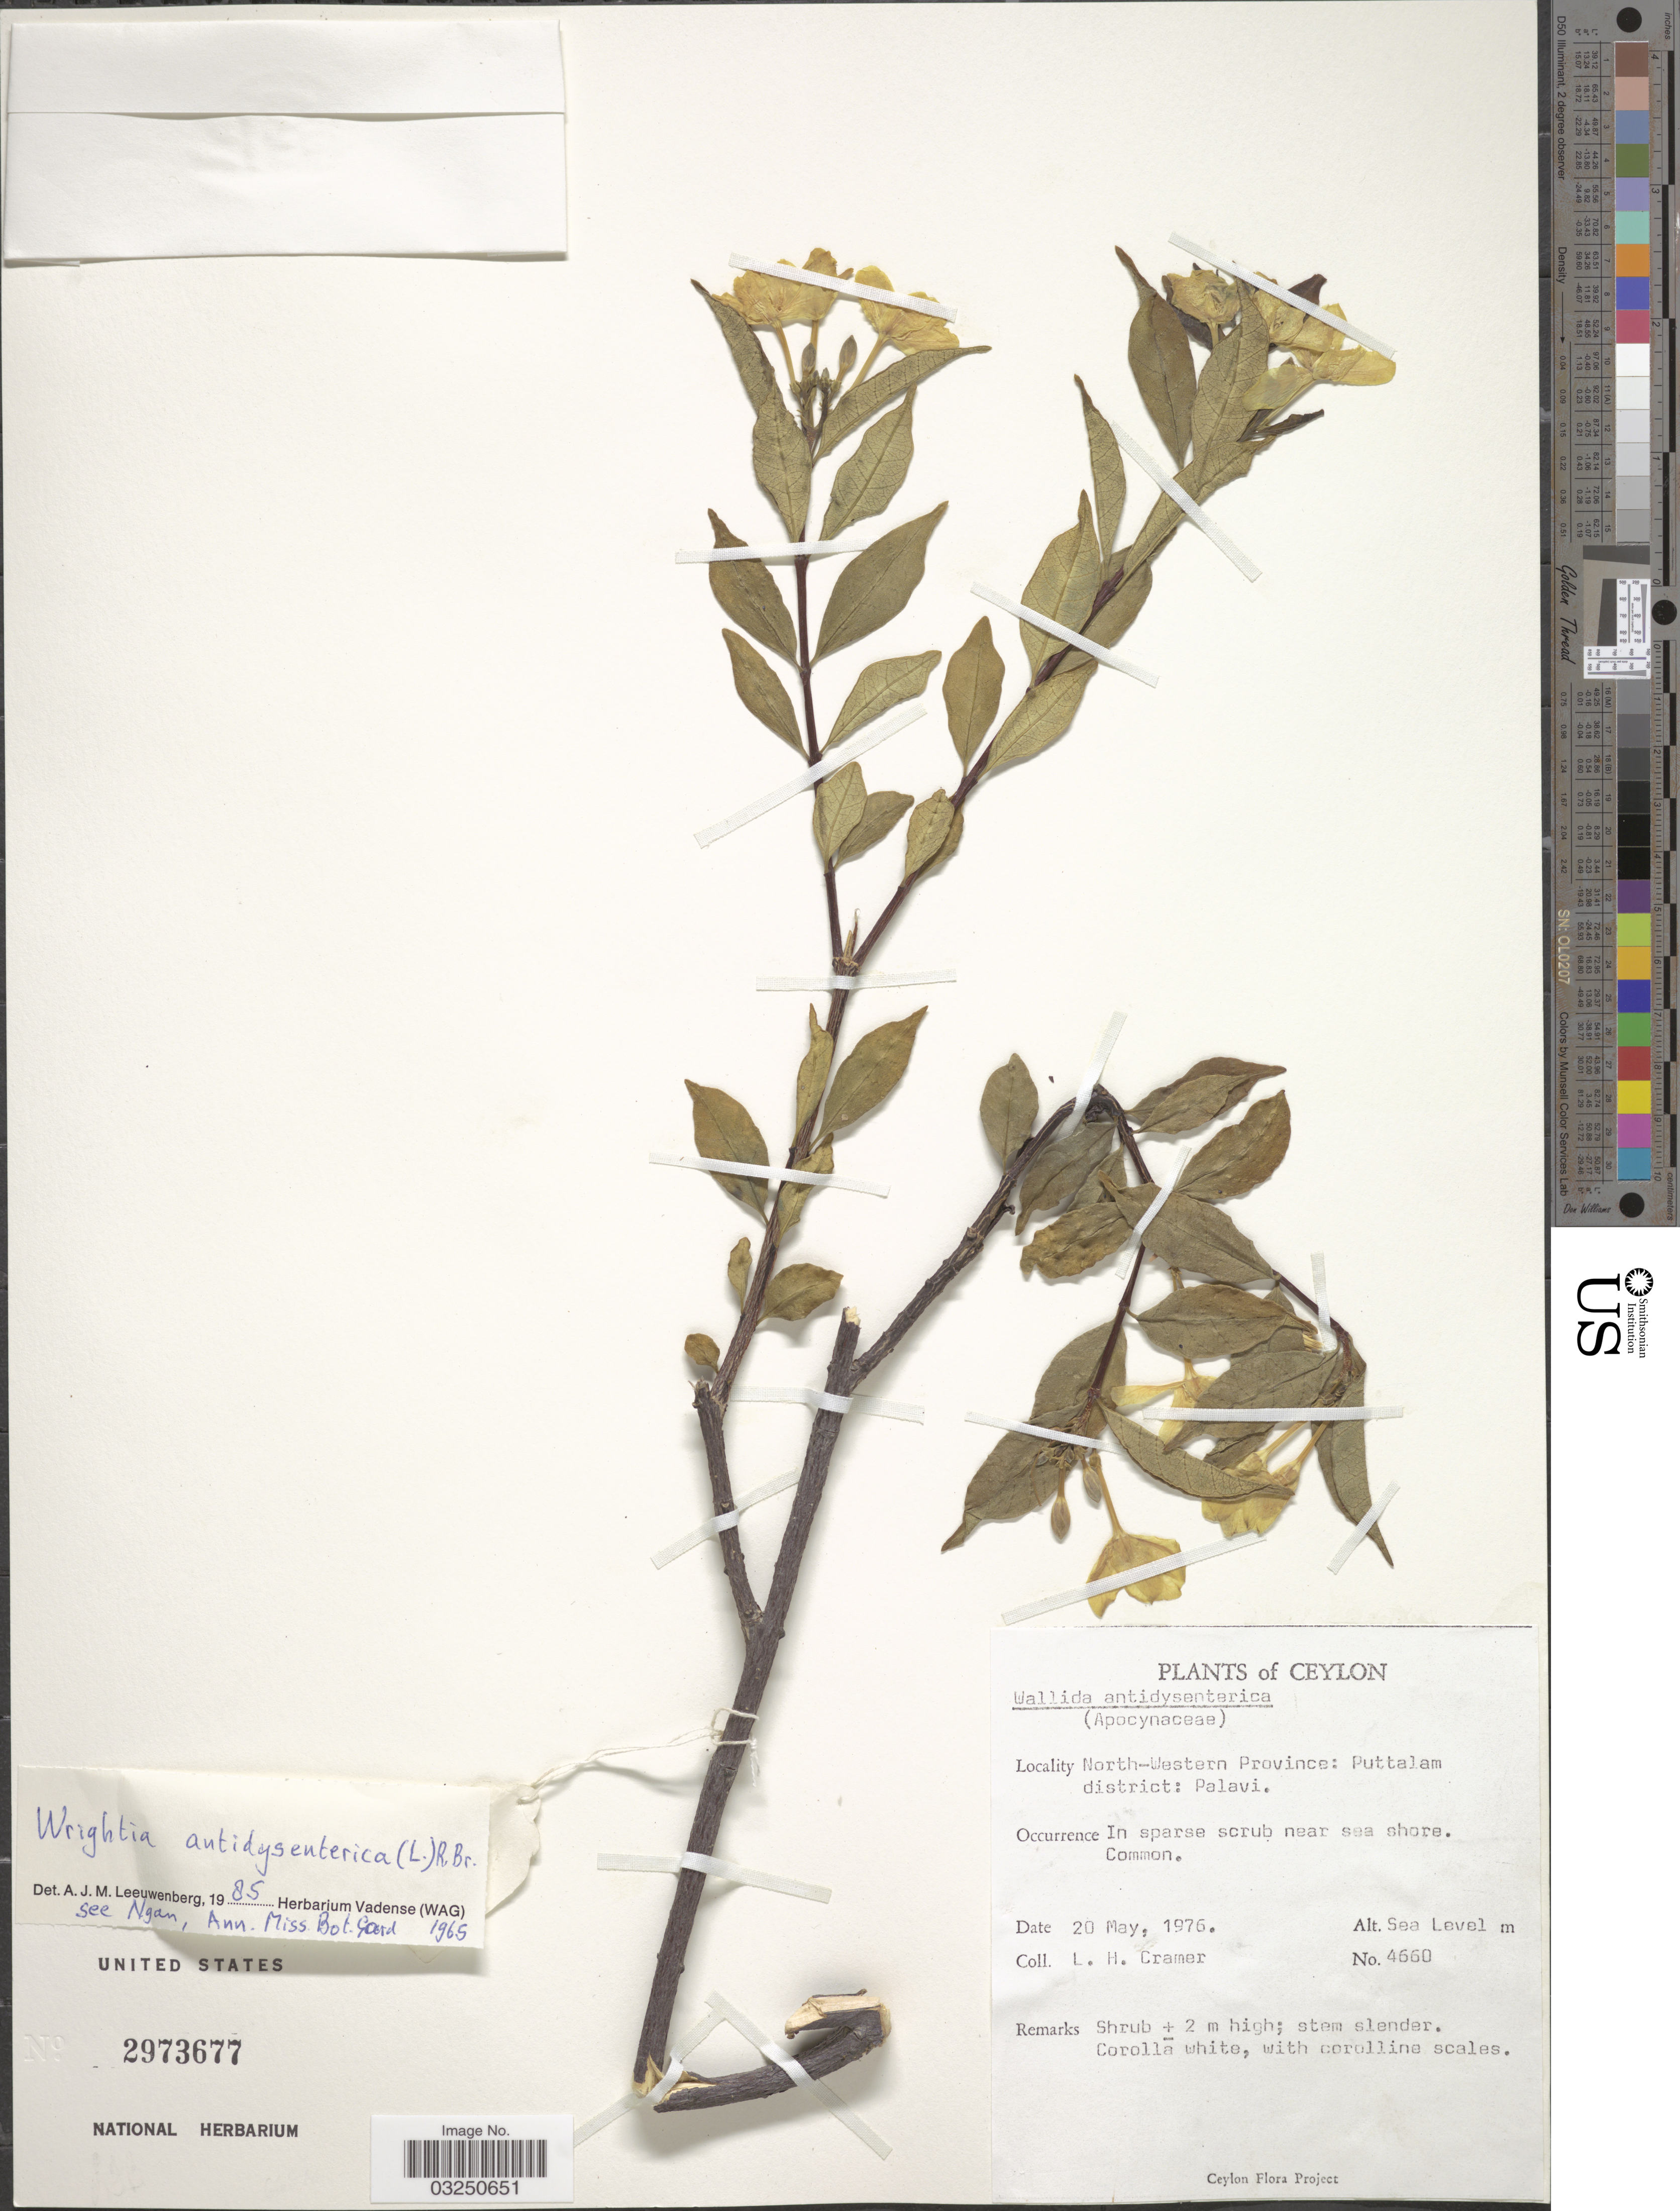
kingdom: Plantae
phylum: Tracheophyta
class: Magnoliopsida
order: Gentianales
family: Apocynaceae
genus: Wrightia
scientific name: Wrightia antidysenterica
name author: (L.) R. Br.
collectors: L. H. Cramer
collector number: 4660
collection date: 1976-05-20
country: Sri Lanka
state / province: North Western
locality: Ceylon. North-Western Province: Puttalam district: Palavi.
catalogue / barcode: US 2973677